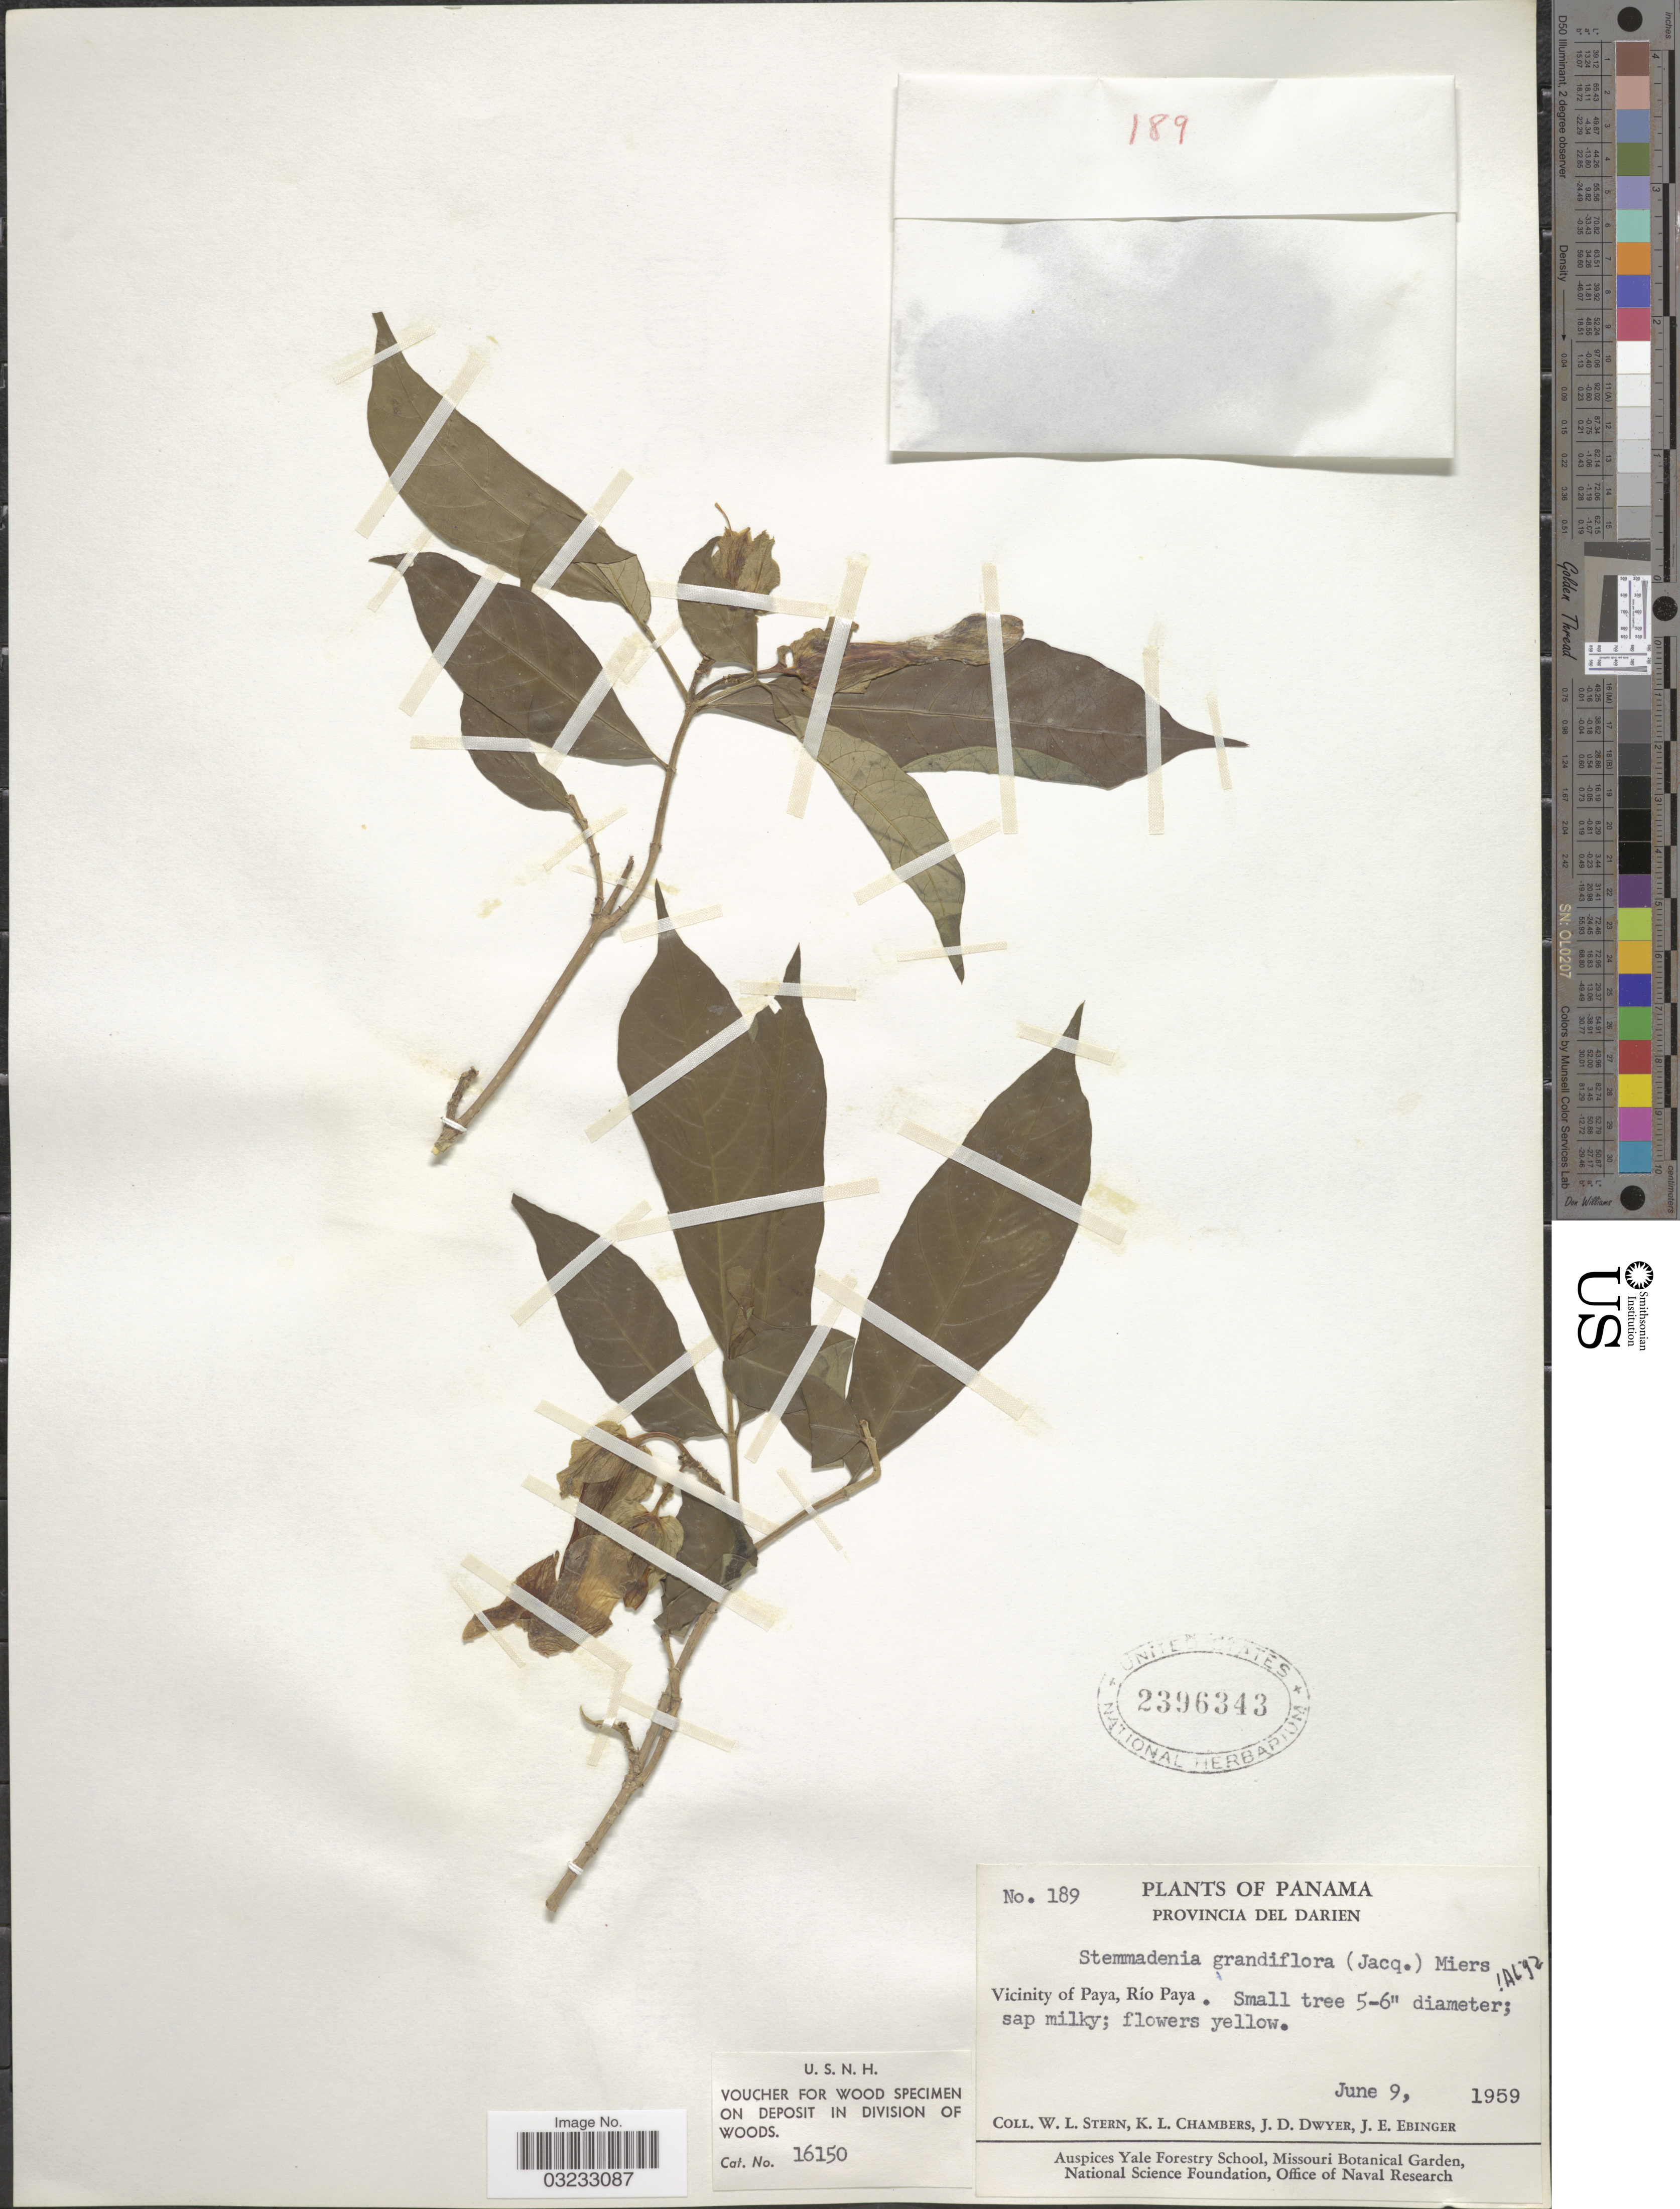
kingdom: Plantae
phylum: Tracheophyta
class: Magnoliopsida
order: Gentianales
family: Apocynaceae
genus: Stemmadenia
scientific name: Stemmadenia grandiflora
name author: (Jacq.) Miers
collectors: W. L. Stern, K. Chambers, J. D. Dwyer & J. Ebinger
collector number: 189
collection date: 1959-06-09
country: Panama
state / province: Darién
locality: Province del Darien. Vicinity of Paya, Río Paya.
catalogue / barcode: US 2396343